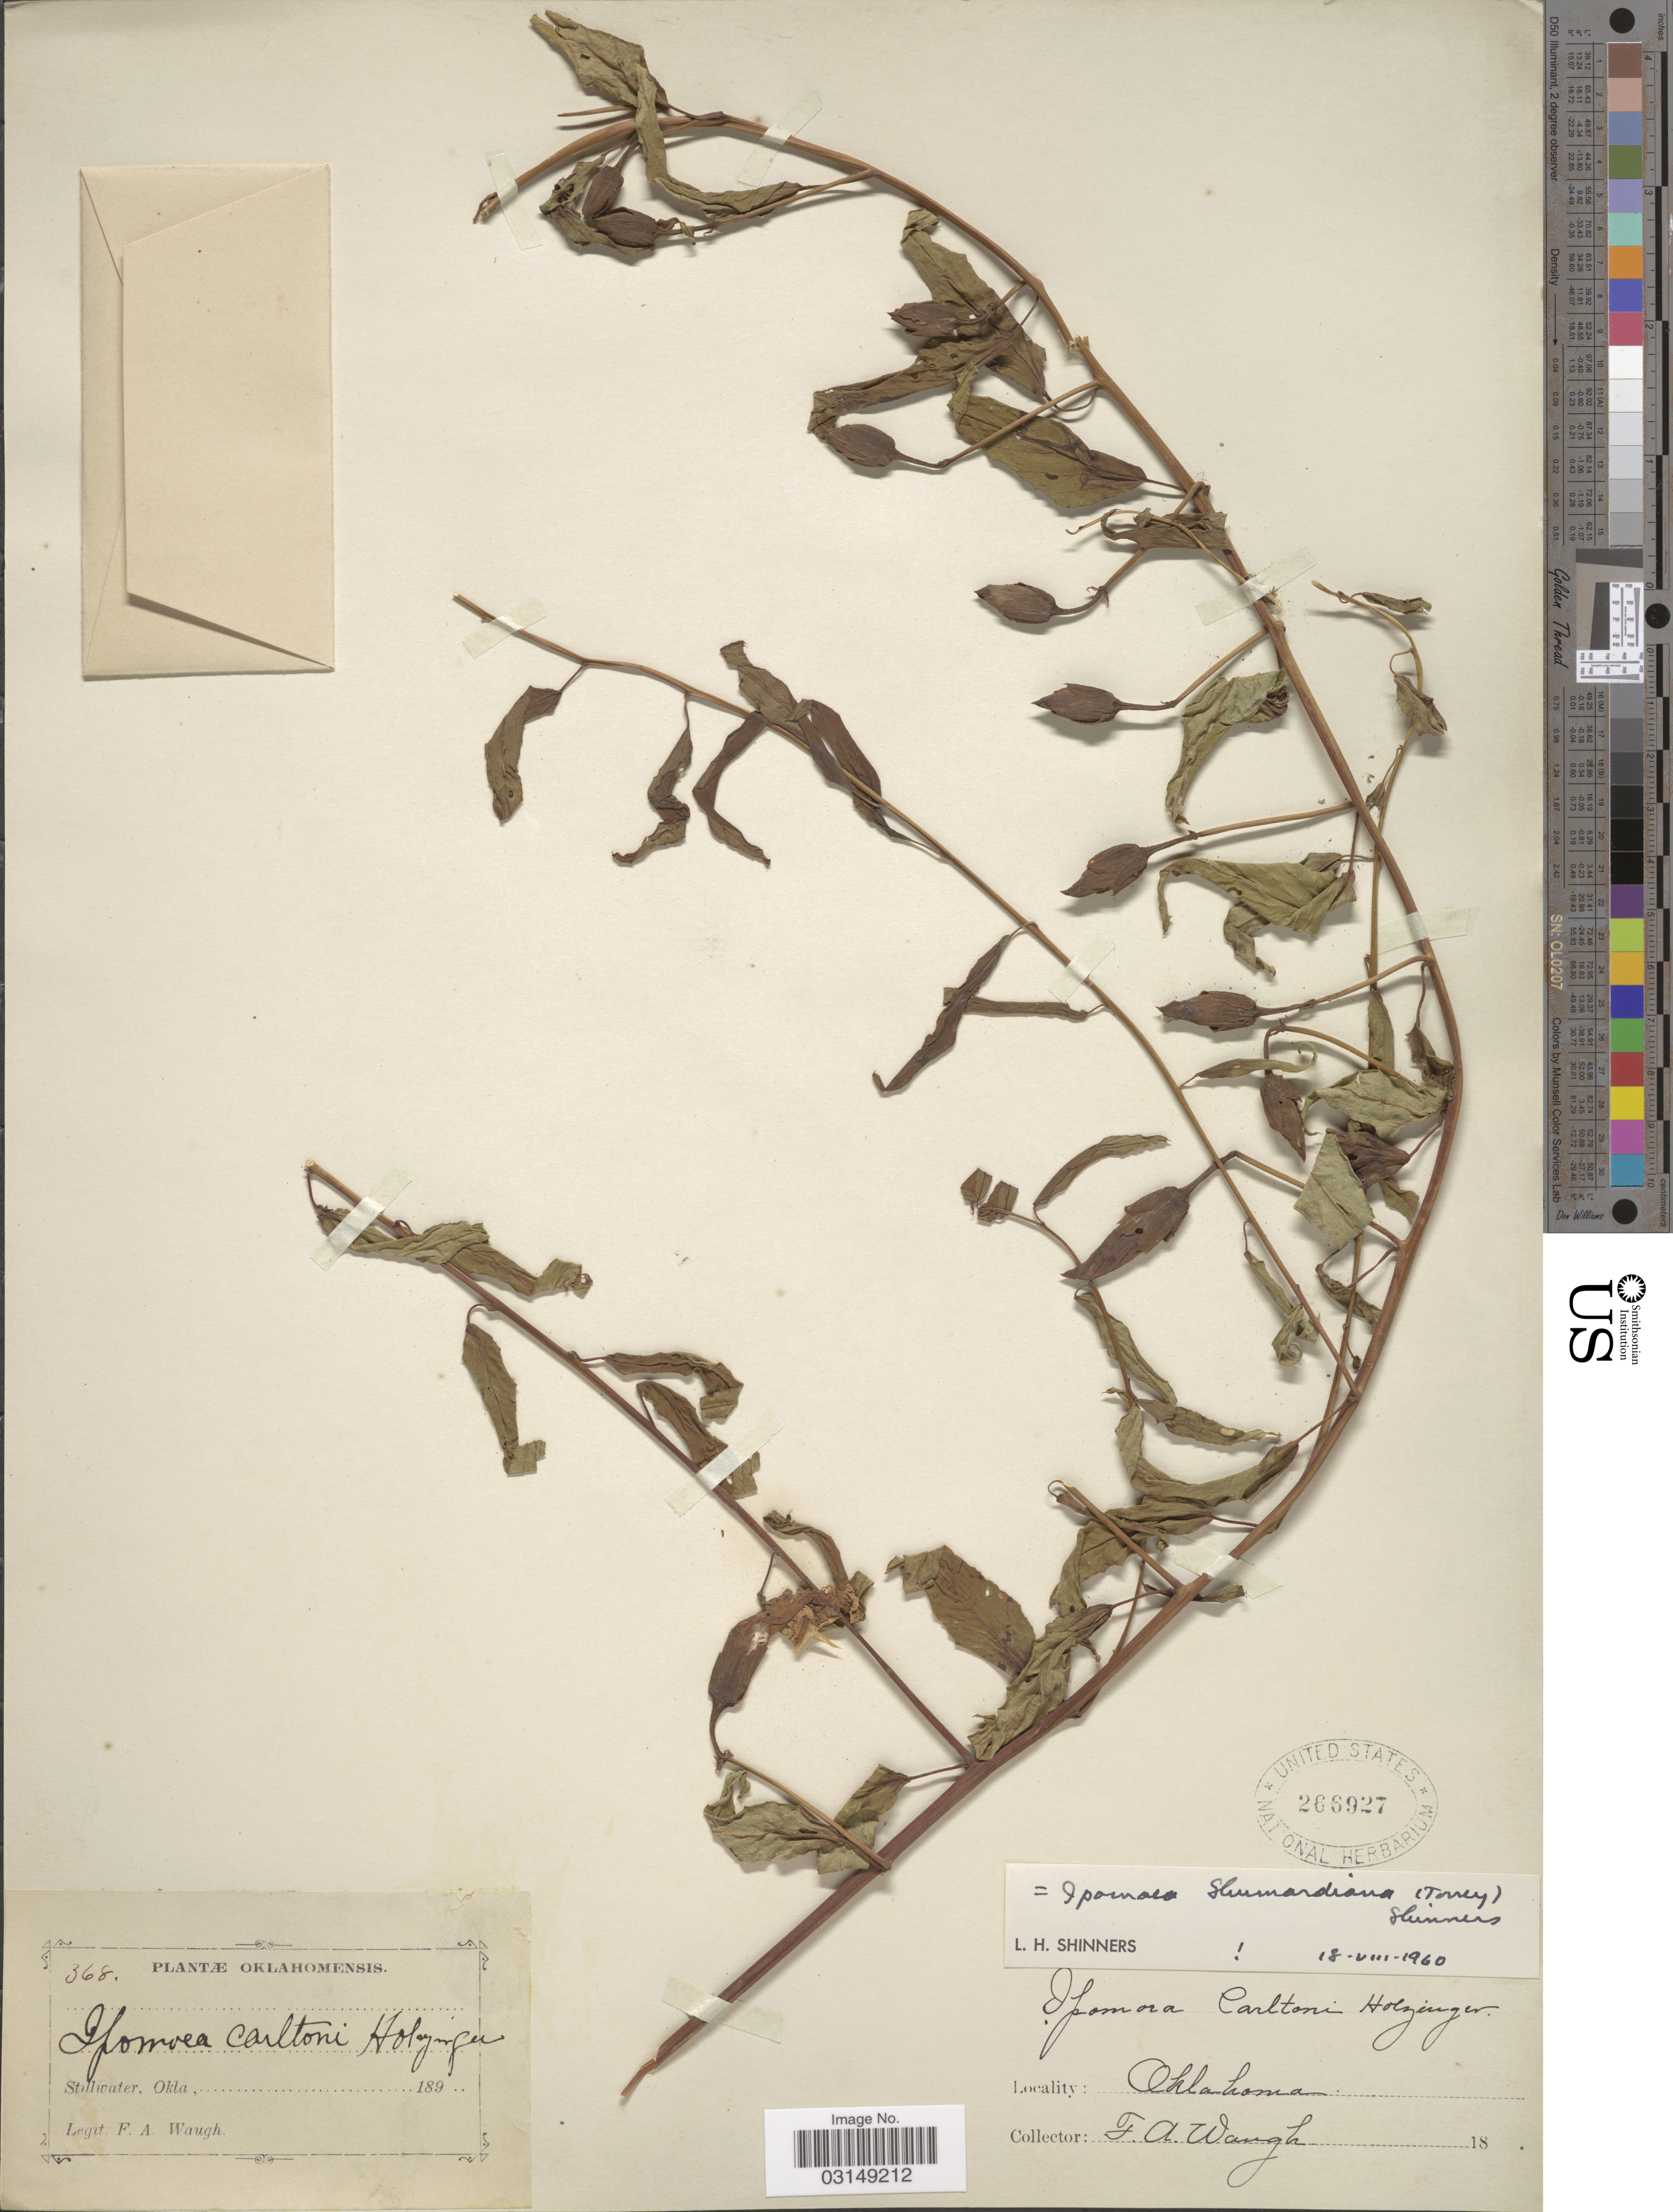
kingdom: Plantae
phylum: Tracheophyta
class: Magnoliopsida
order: Solanales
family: Convolvulaceae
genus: Ipomoea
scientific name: Ipomoea shumardiana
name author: (Torr.) Shinners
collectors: F. Waugh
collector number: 368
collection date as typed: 189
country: United States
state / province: Oklahoma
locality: Stillwater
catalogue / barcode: US 266927